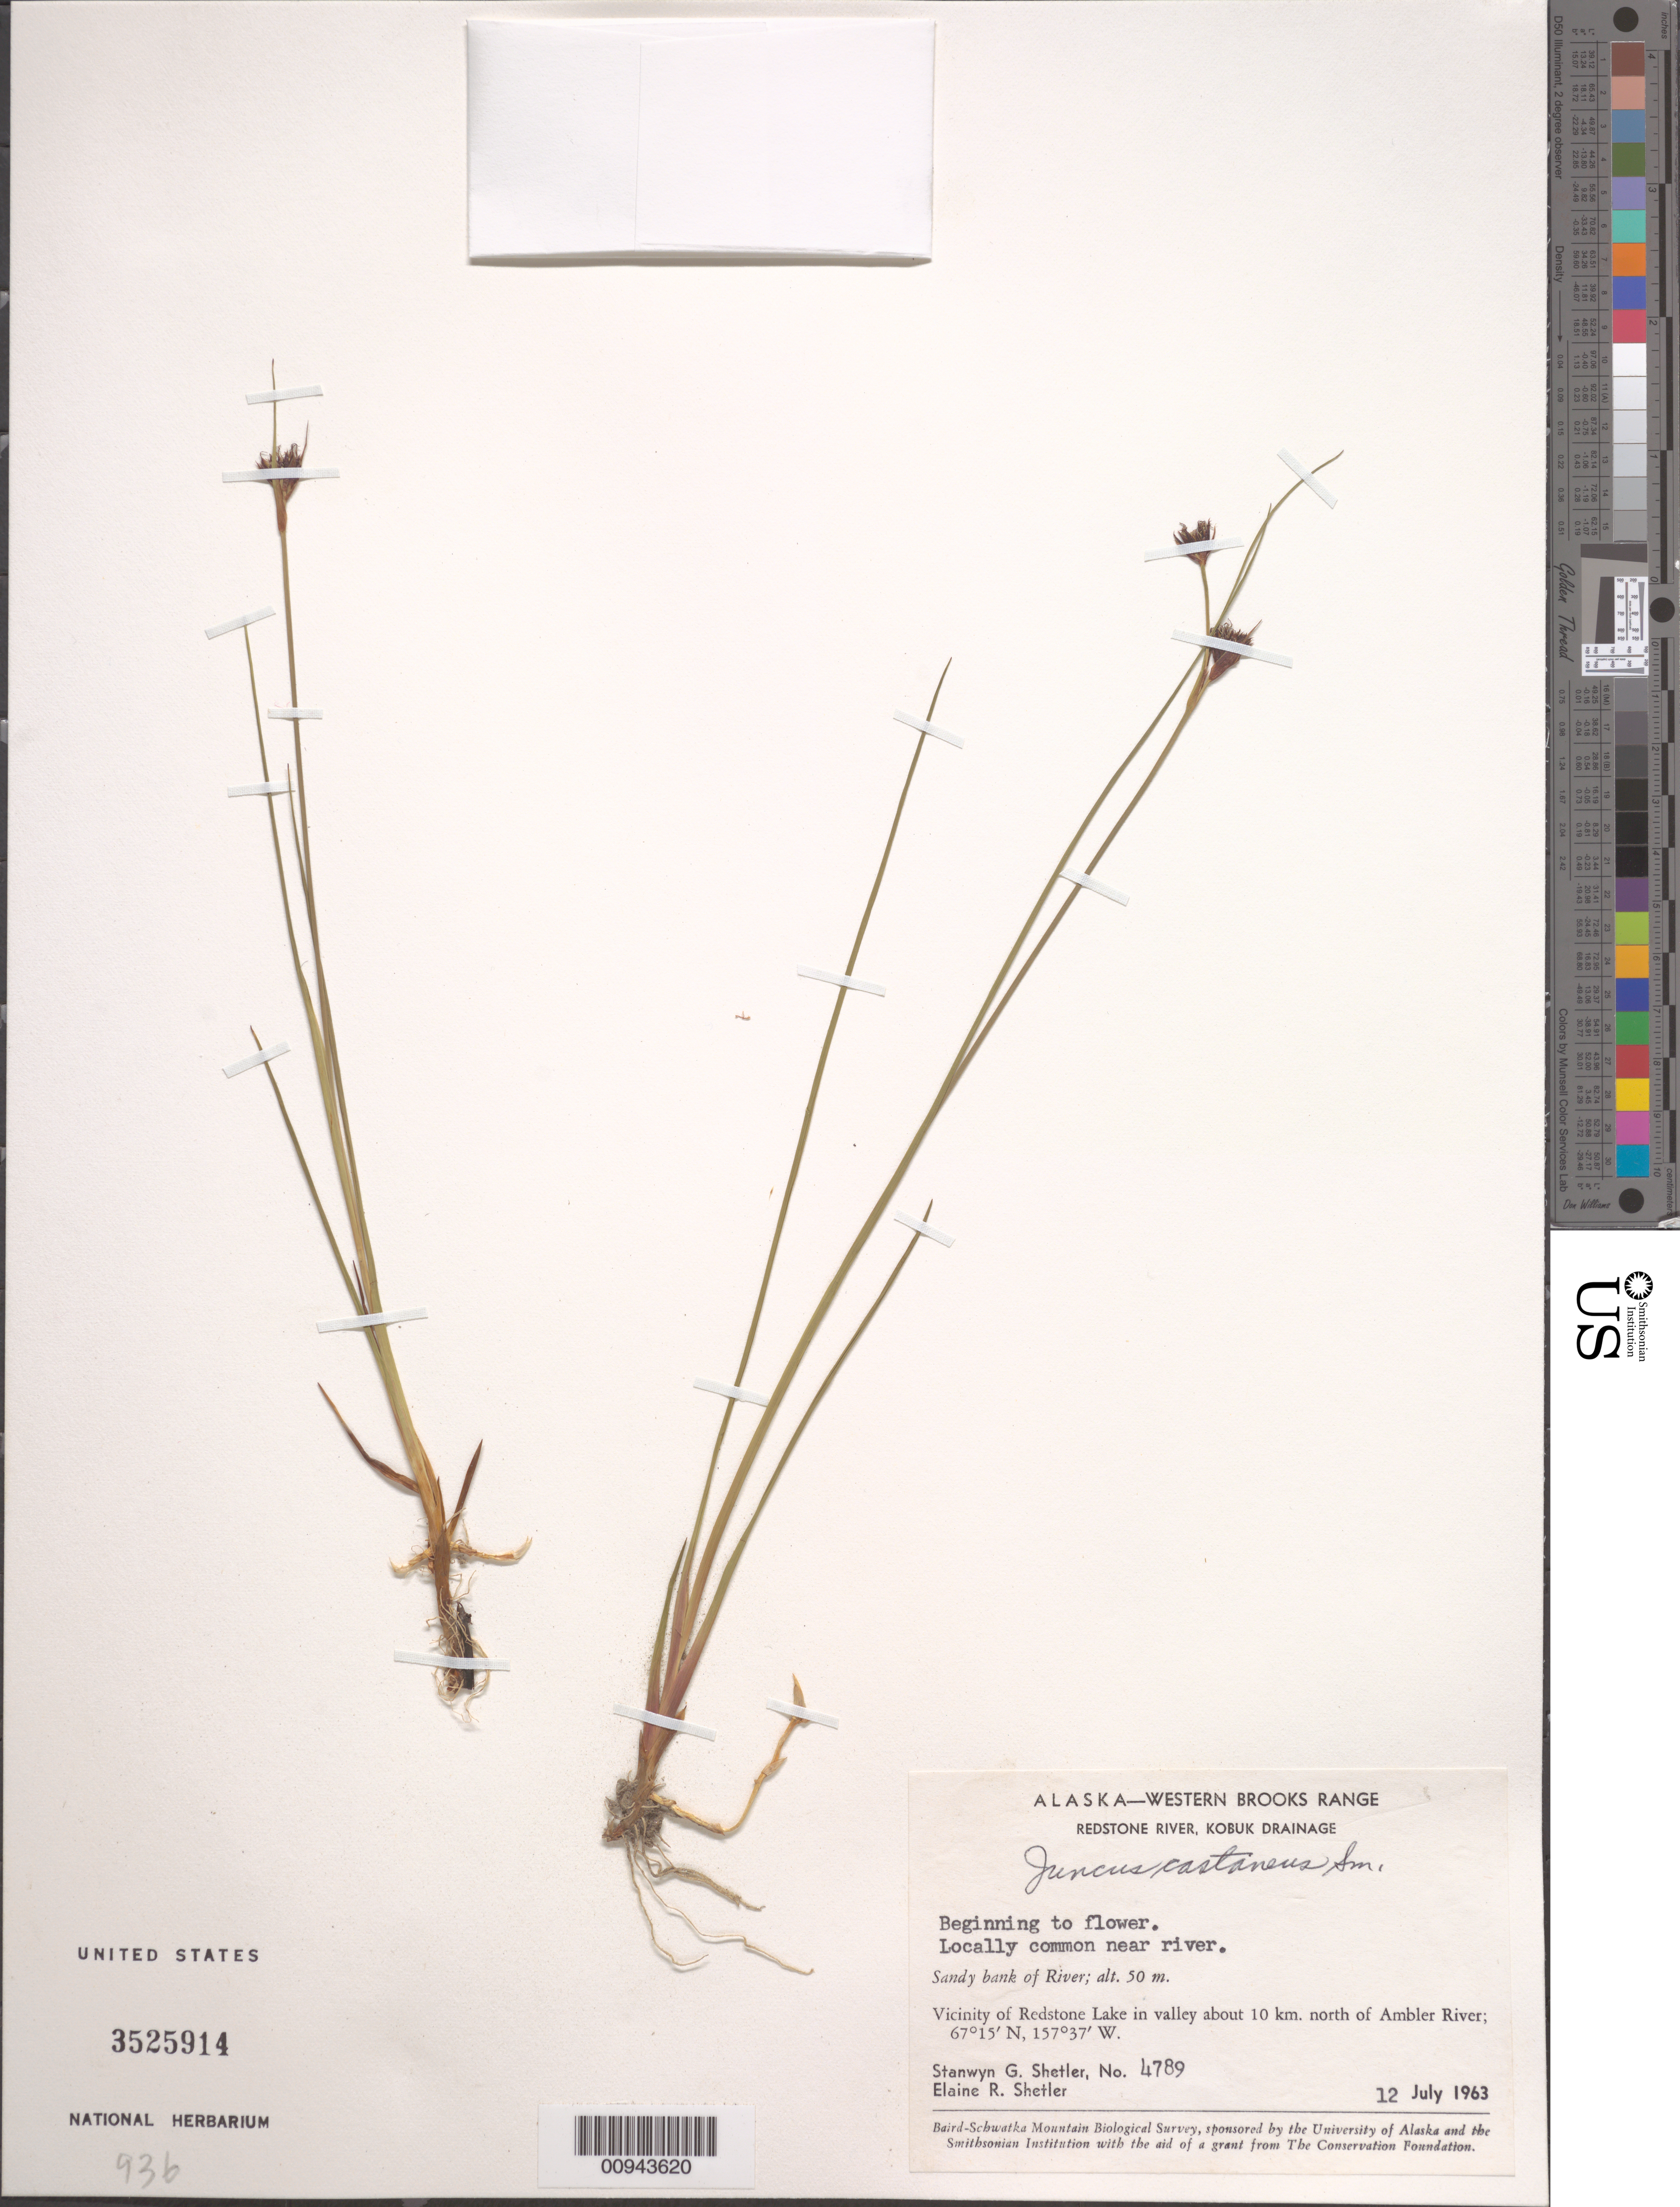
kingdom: Plantae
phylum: Tracheophyta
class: Liliopsida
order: Poales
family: Juncaceae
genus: Juncus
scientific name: Juncus castaneus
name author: Sm.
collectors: S. Shetler & E. R. Shetler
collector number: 4789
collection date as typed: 12 Jul 1963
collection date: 1963-07-12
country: United States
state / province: Alaska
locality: Vicinity of Redstone Lake in valley about 10 km. north of Ambler River. Western Brooks Range, Redstone River, Kobuk Drainage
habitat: Sandy bank of River, locally common near river.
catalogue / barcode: US 3525914